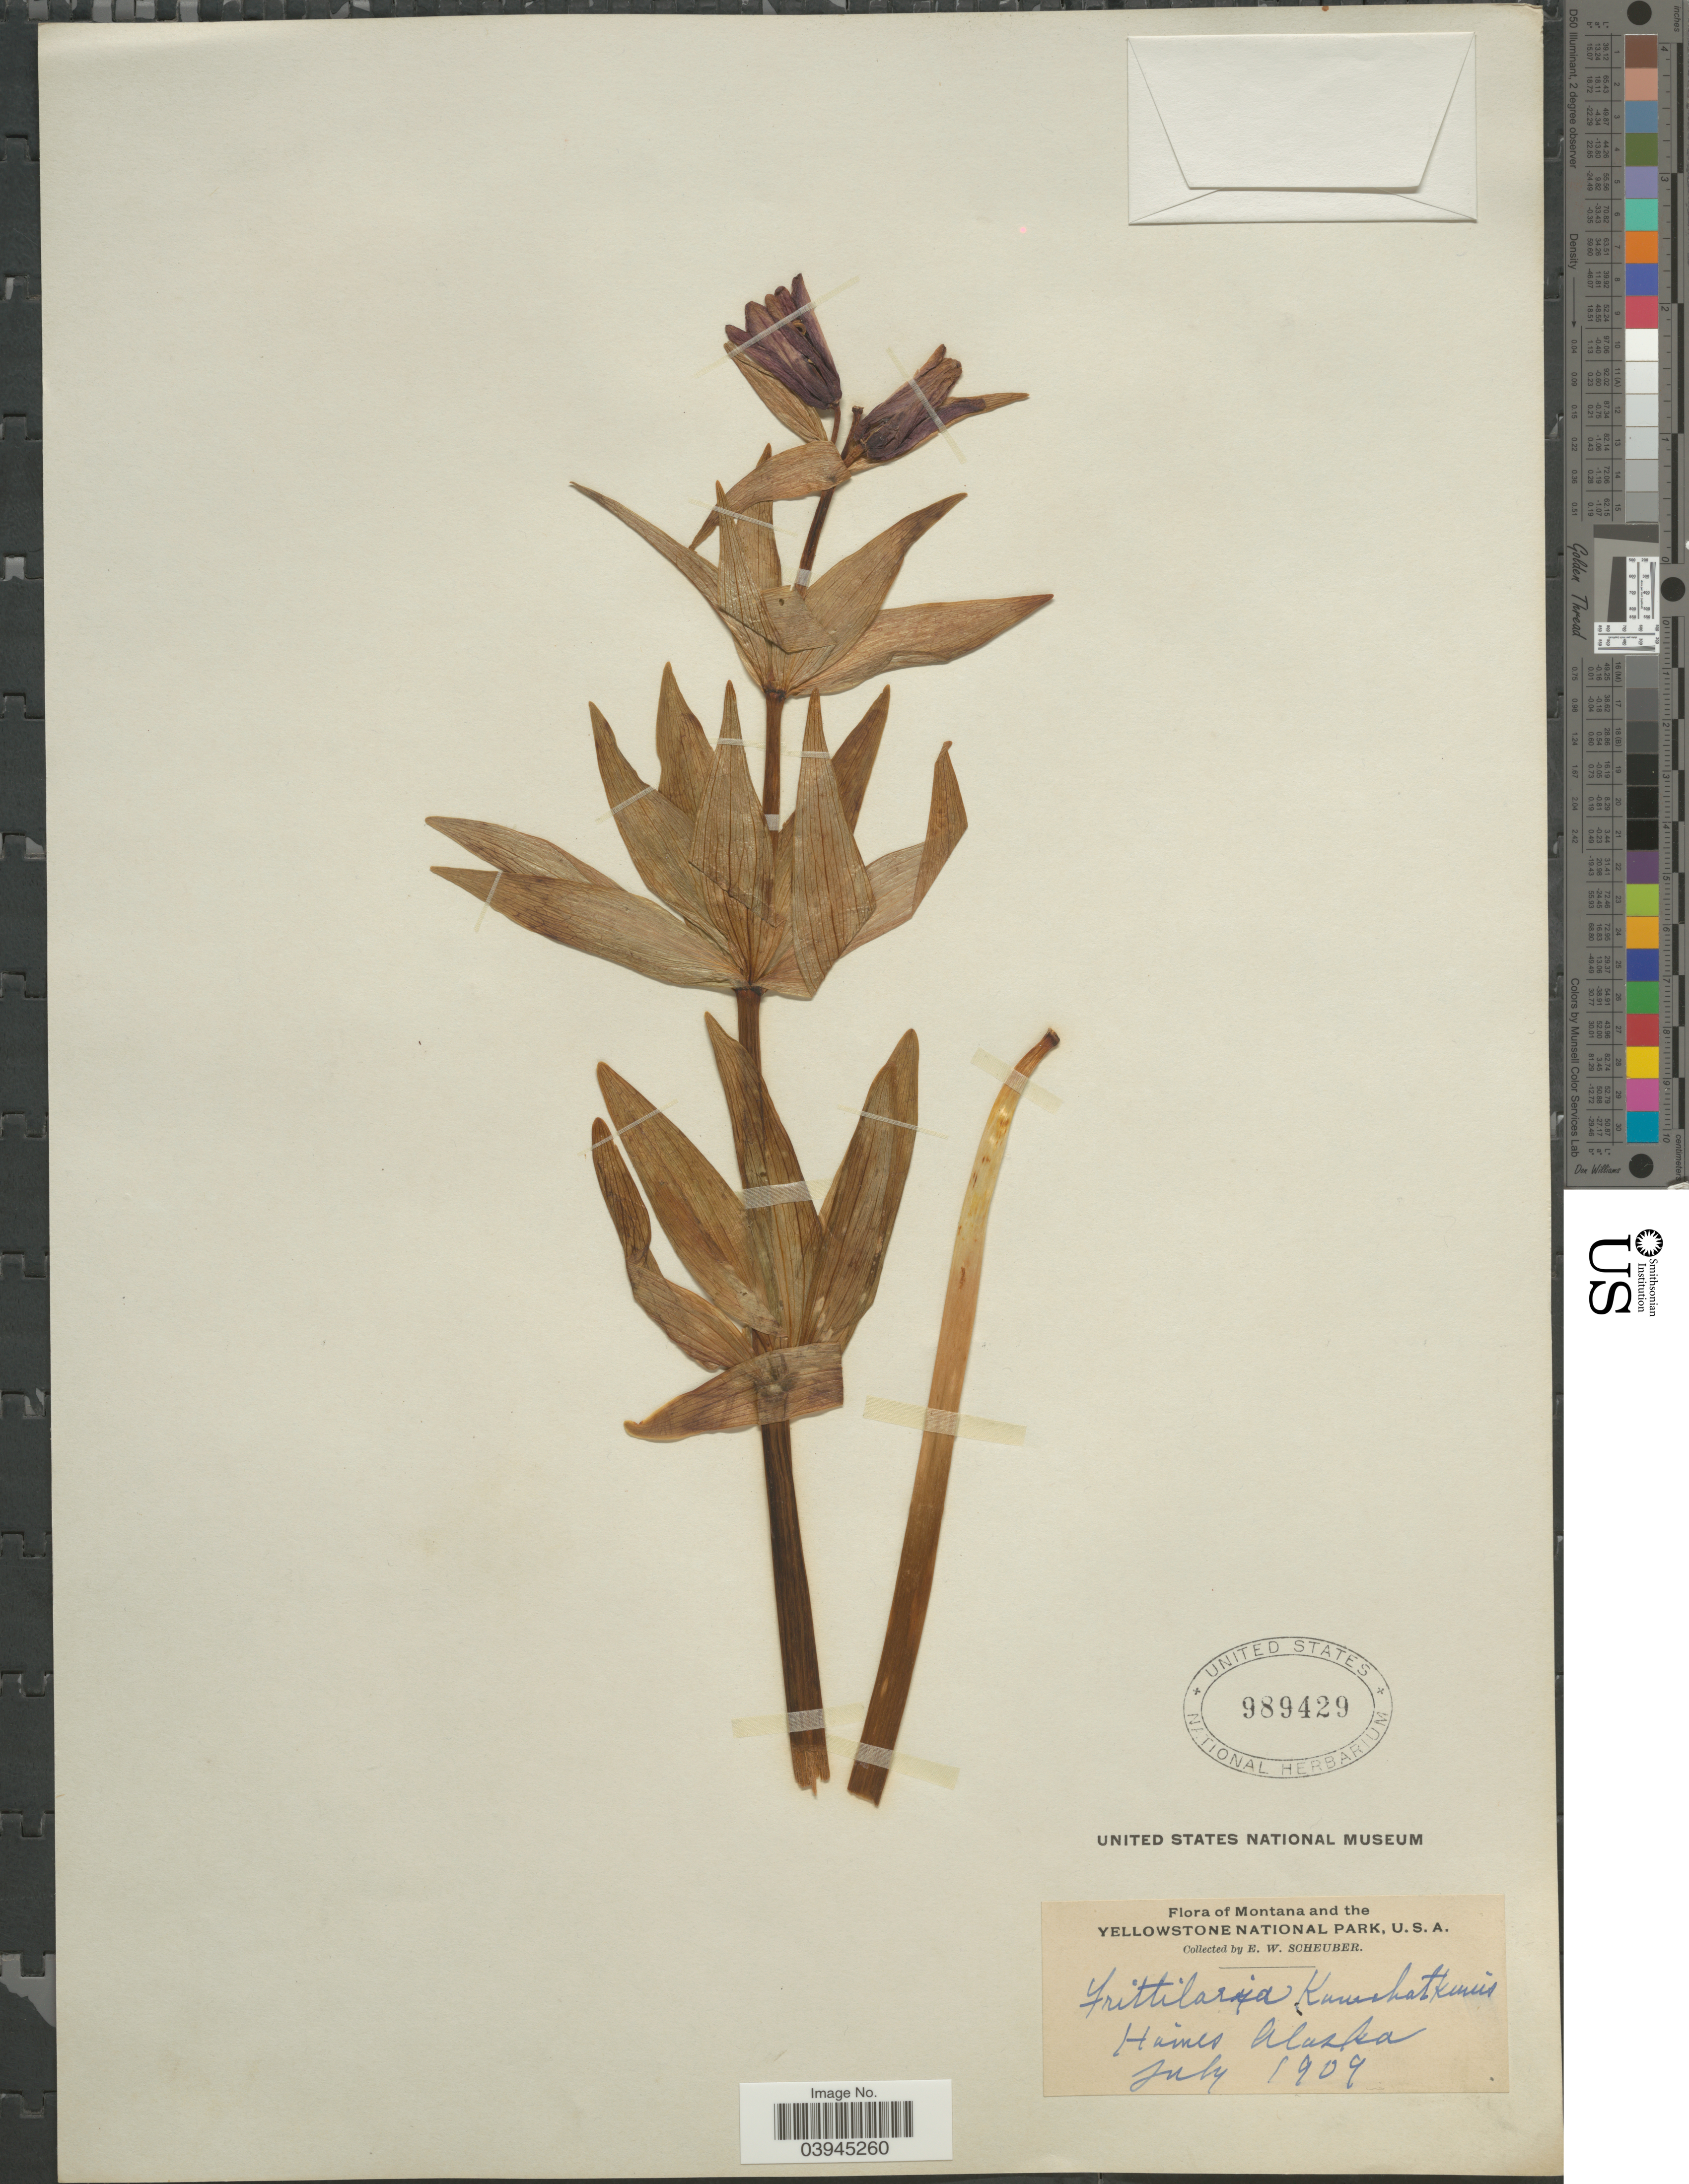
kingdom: Plantae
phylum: Tracheophyta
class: Liliopsida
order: Liliales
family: Liliaceae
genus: Fritillaria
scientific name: Fritillaria camschatcensis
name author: (L.) Ker Gawl.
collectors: E. Scheuber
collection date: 1909-07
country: United States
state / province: Alaska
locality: Haines Alaska [handwritten on preprinted label for "Flora of Montana and the Yellowstone National Park"]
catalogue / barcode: US 989429